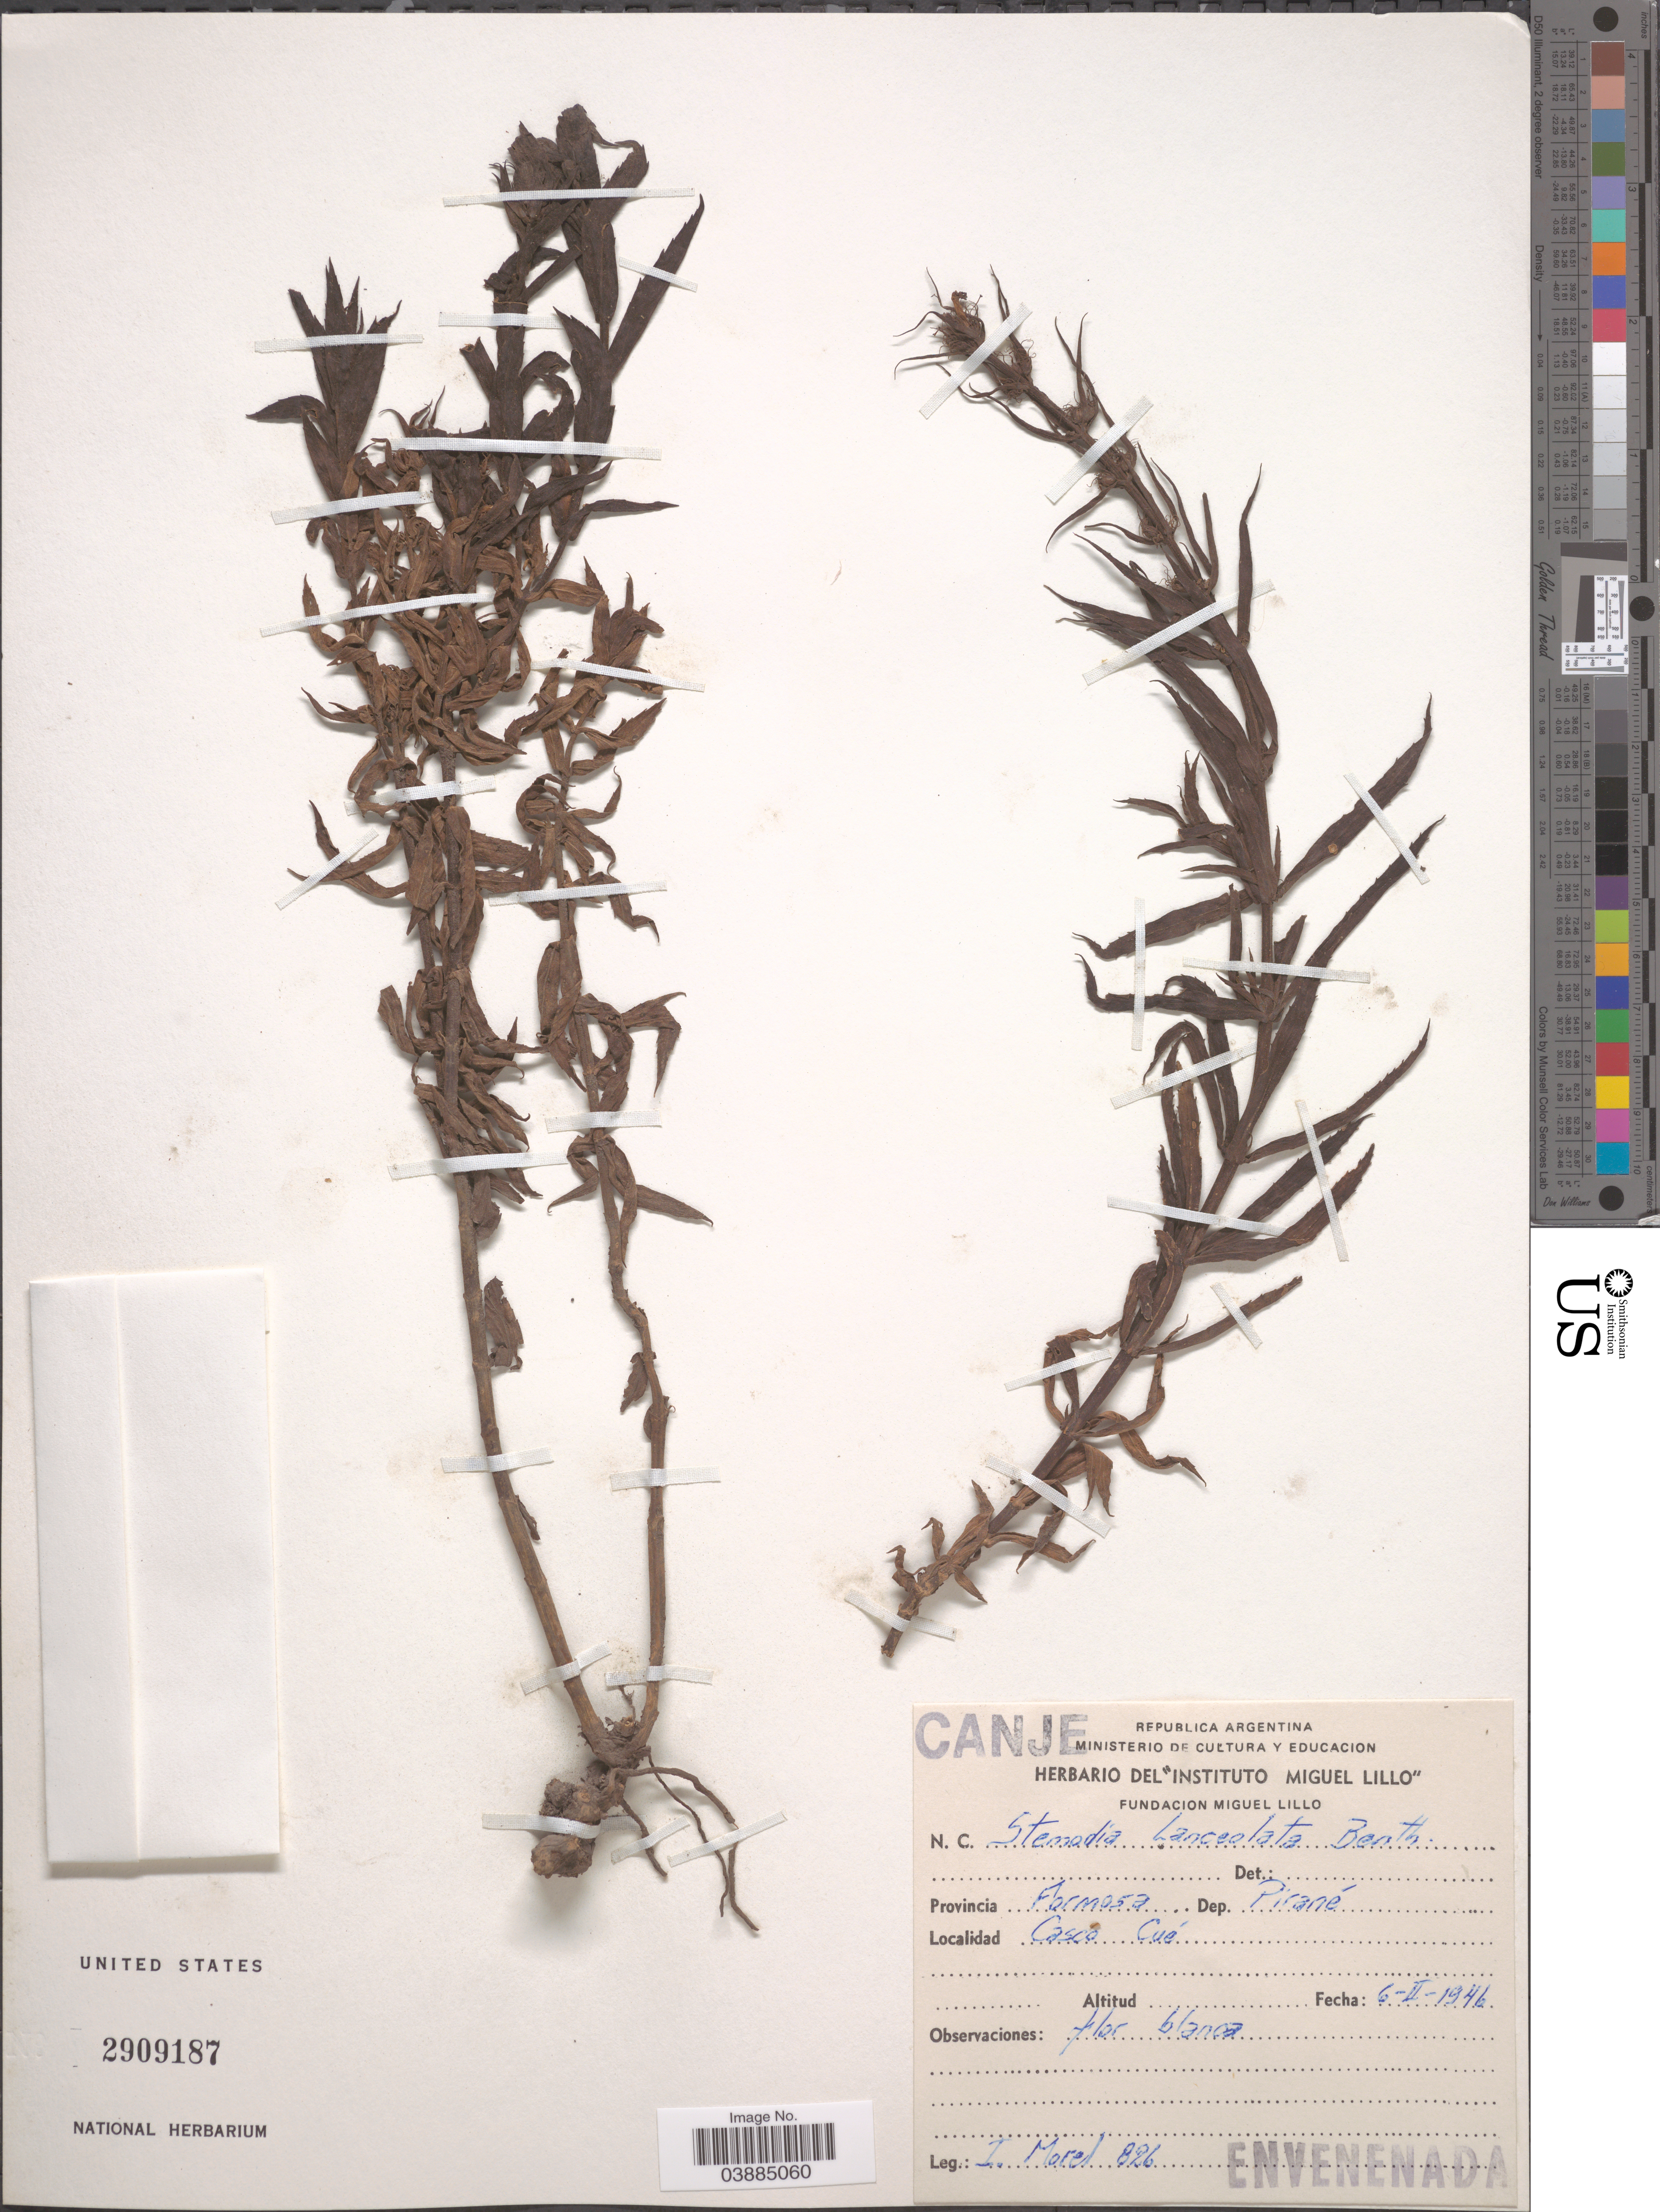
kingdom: Plantae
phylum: Tracheophyta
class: Magnoliopsida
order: Lamiales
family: Plantaginaceae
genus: Stemodia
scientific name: Stemodia lanceolata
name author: Benth.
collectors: I. Morel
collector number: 826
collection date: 1946-02-06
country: Argentina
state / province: Formosa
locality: Dep. Pirané. Casco Cué.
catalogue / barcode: US 2909187